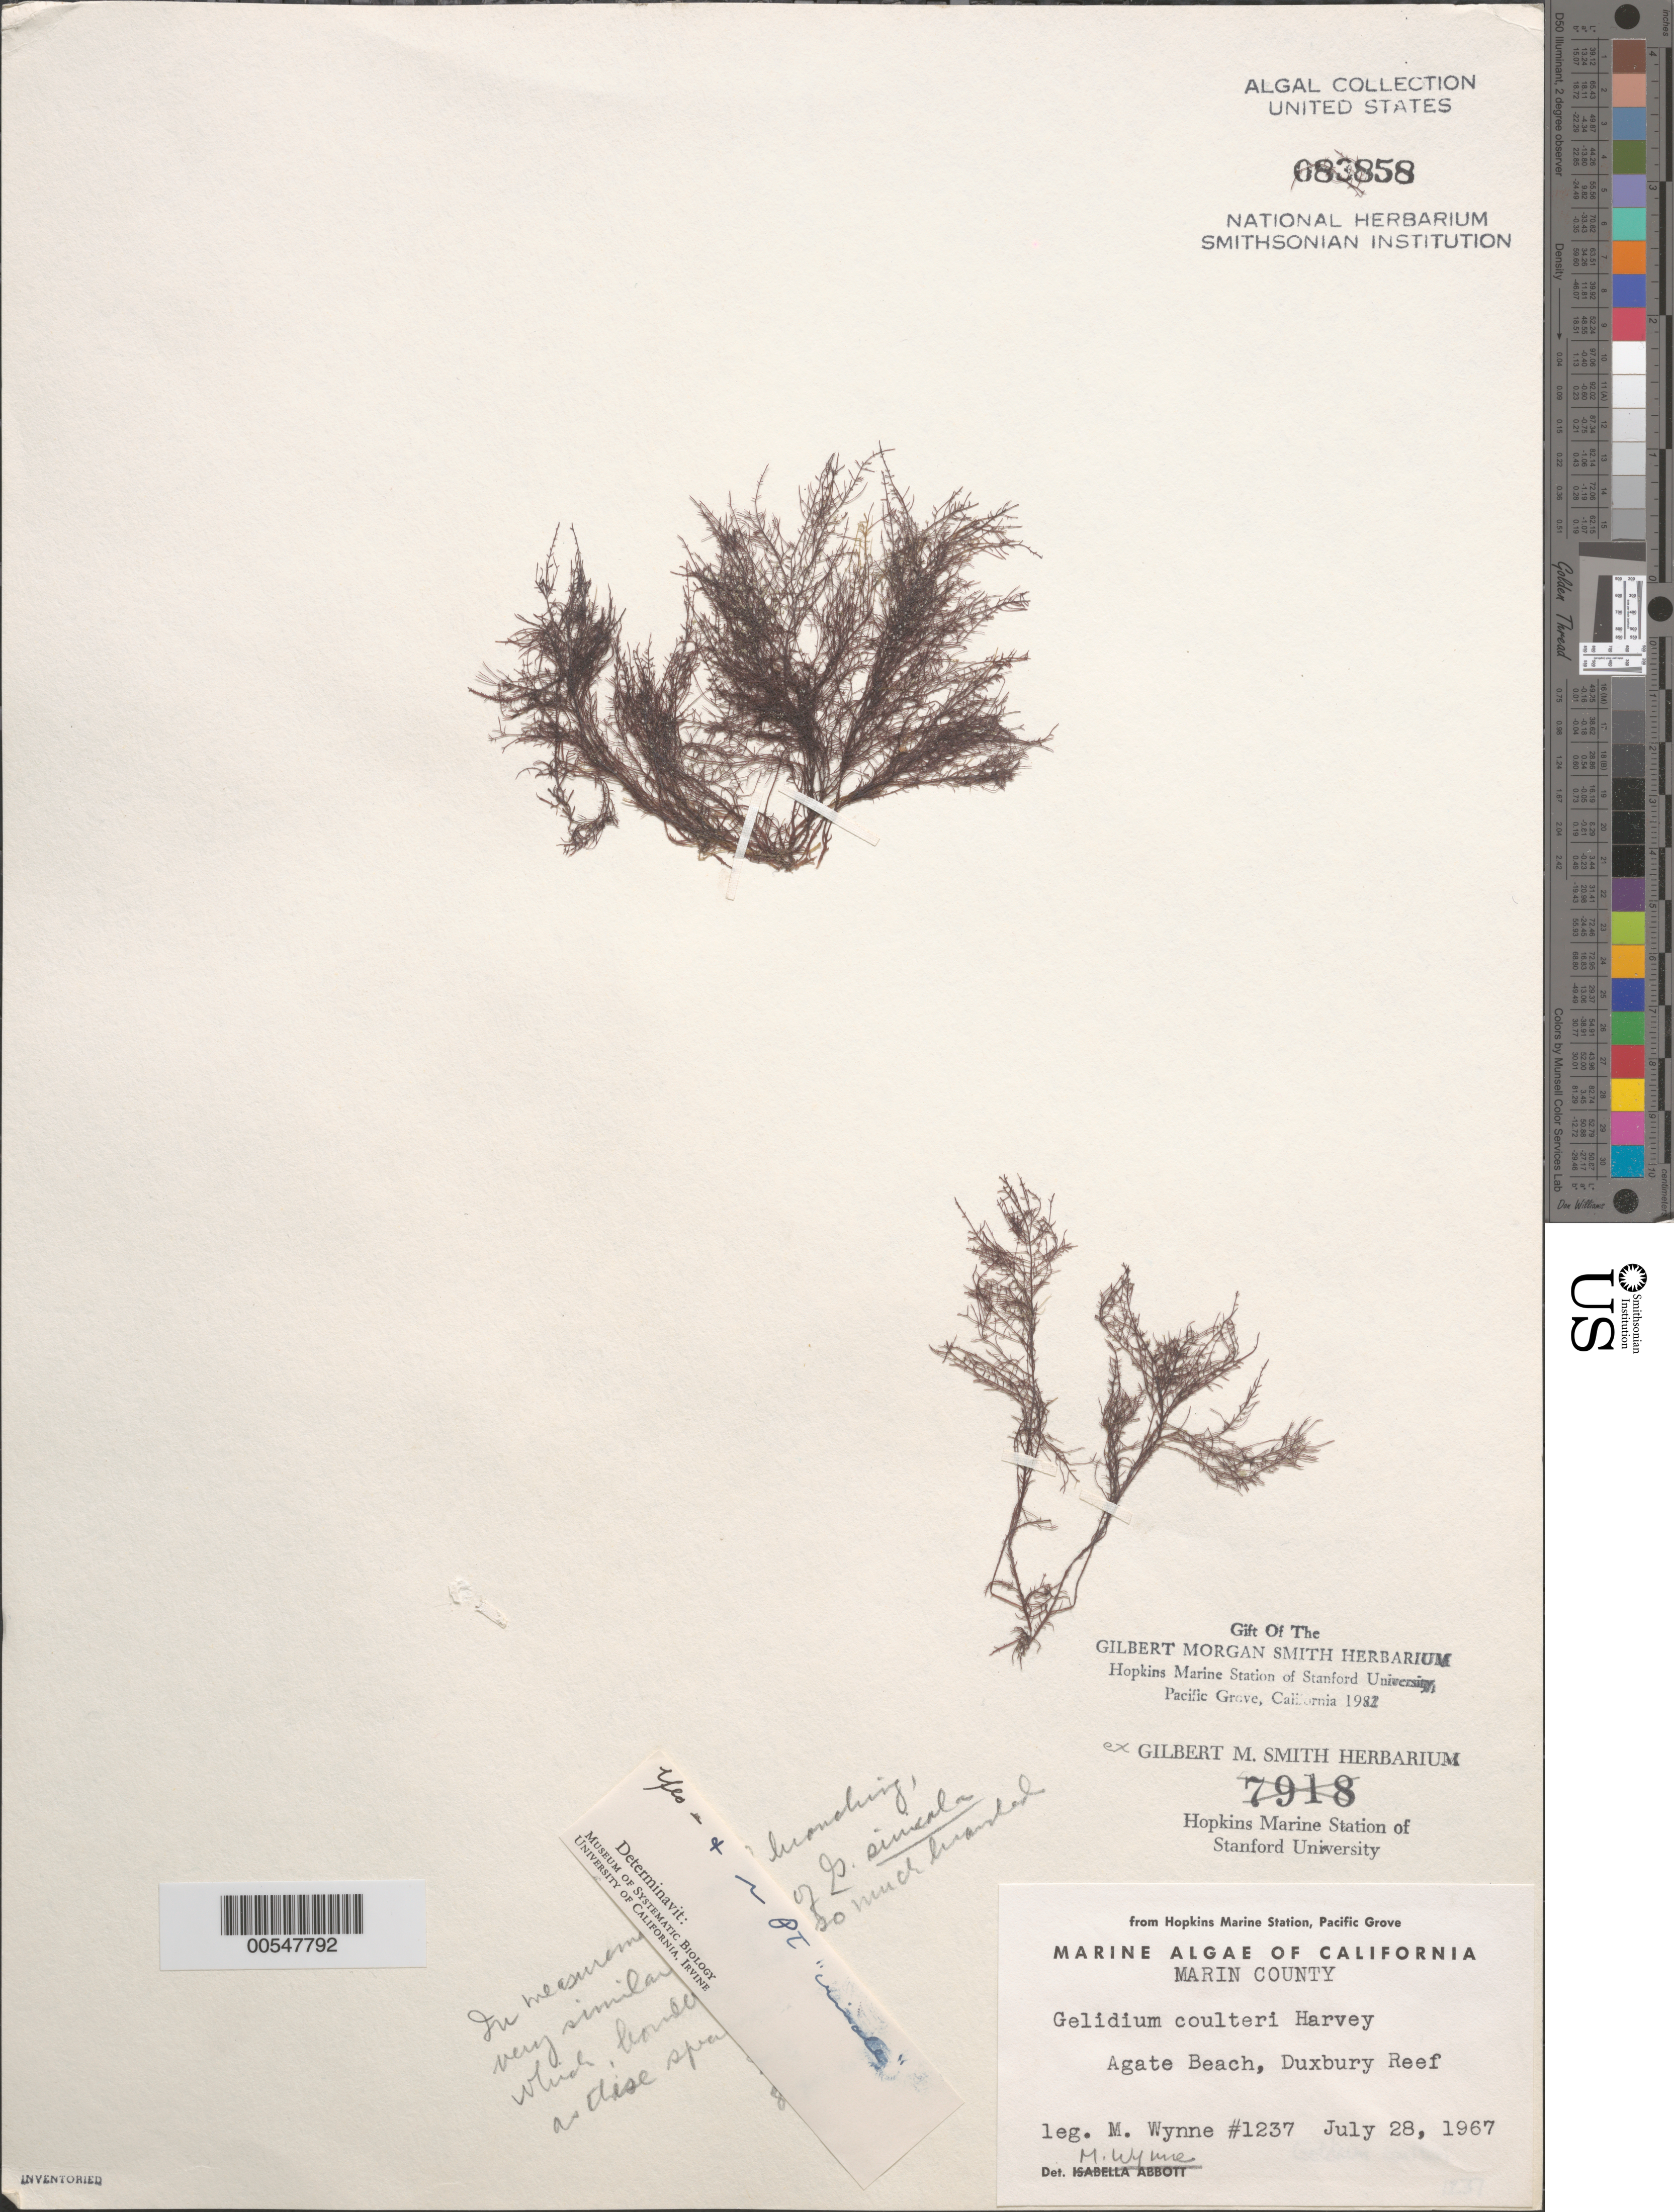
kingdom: Plantae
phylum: Rhodophyta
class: Florideophyceae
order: Gelidiales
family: Gelidiaceae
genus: Gelidium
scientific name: Gelidium coulteri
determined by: Wynne, M. J.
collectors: M.J. Wynne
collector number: IAA 1237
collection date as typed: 28 Jul 1967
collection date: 1967-07-28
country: United States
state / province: California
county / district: Marin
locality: Agate Beach, Duxbury Reef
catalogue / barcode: US 83858